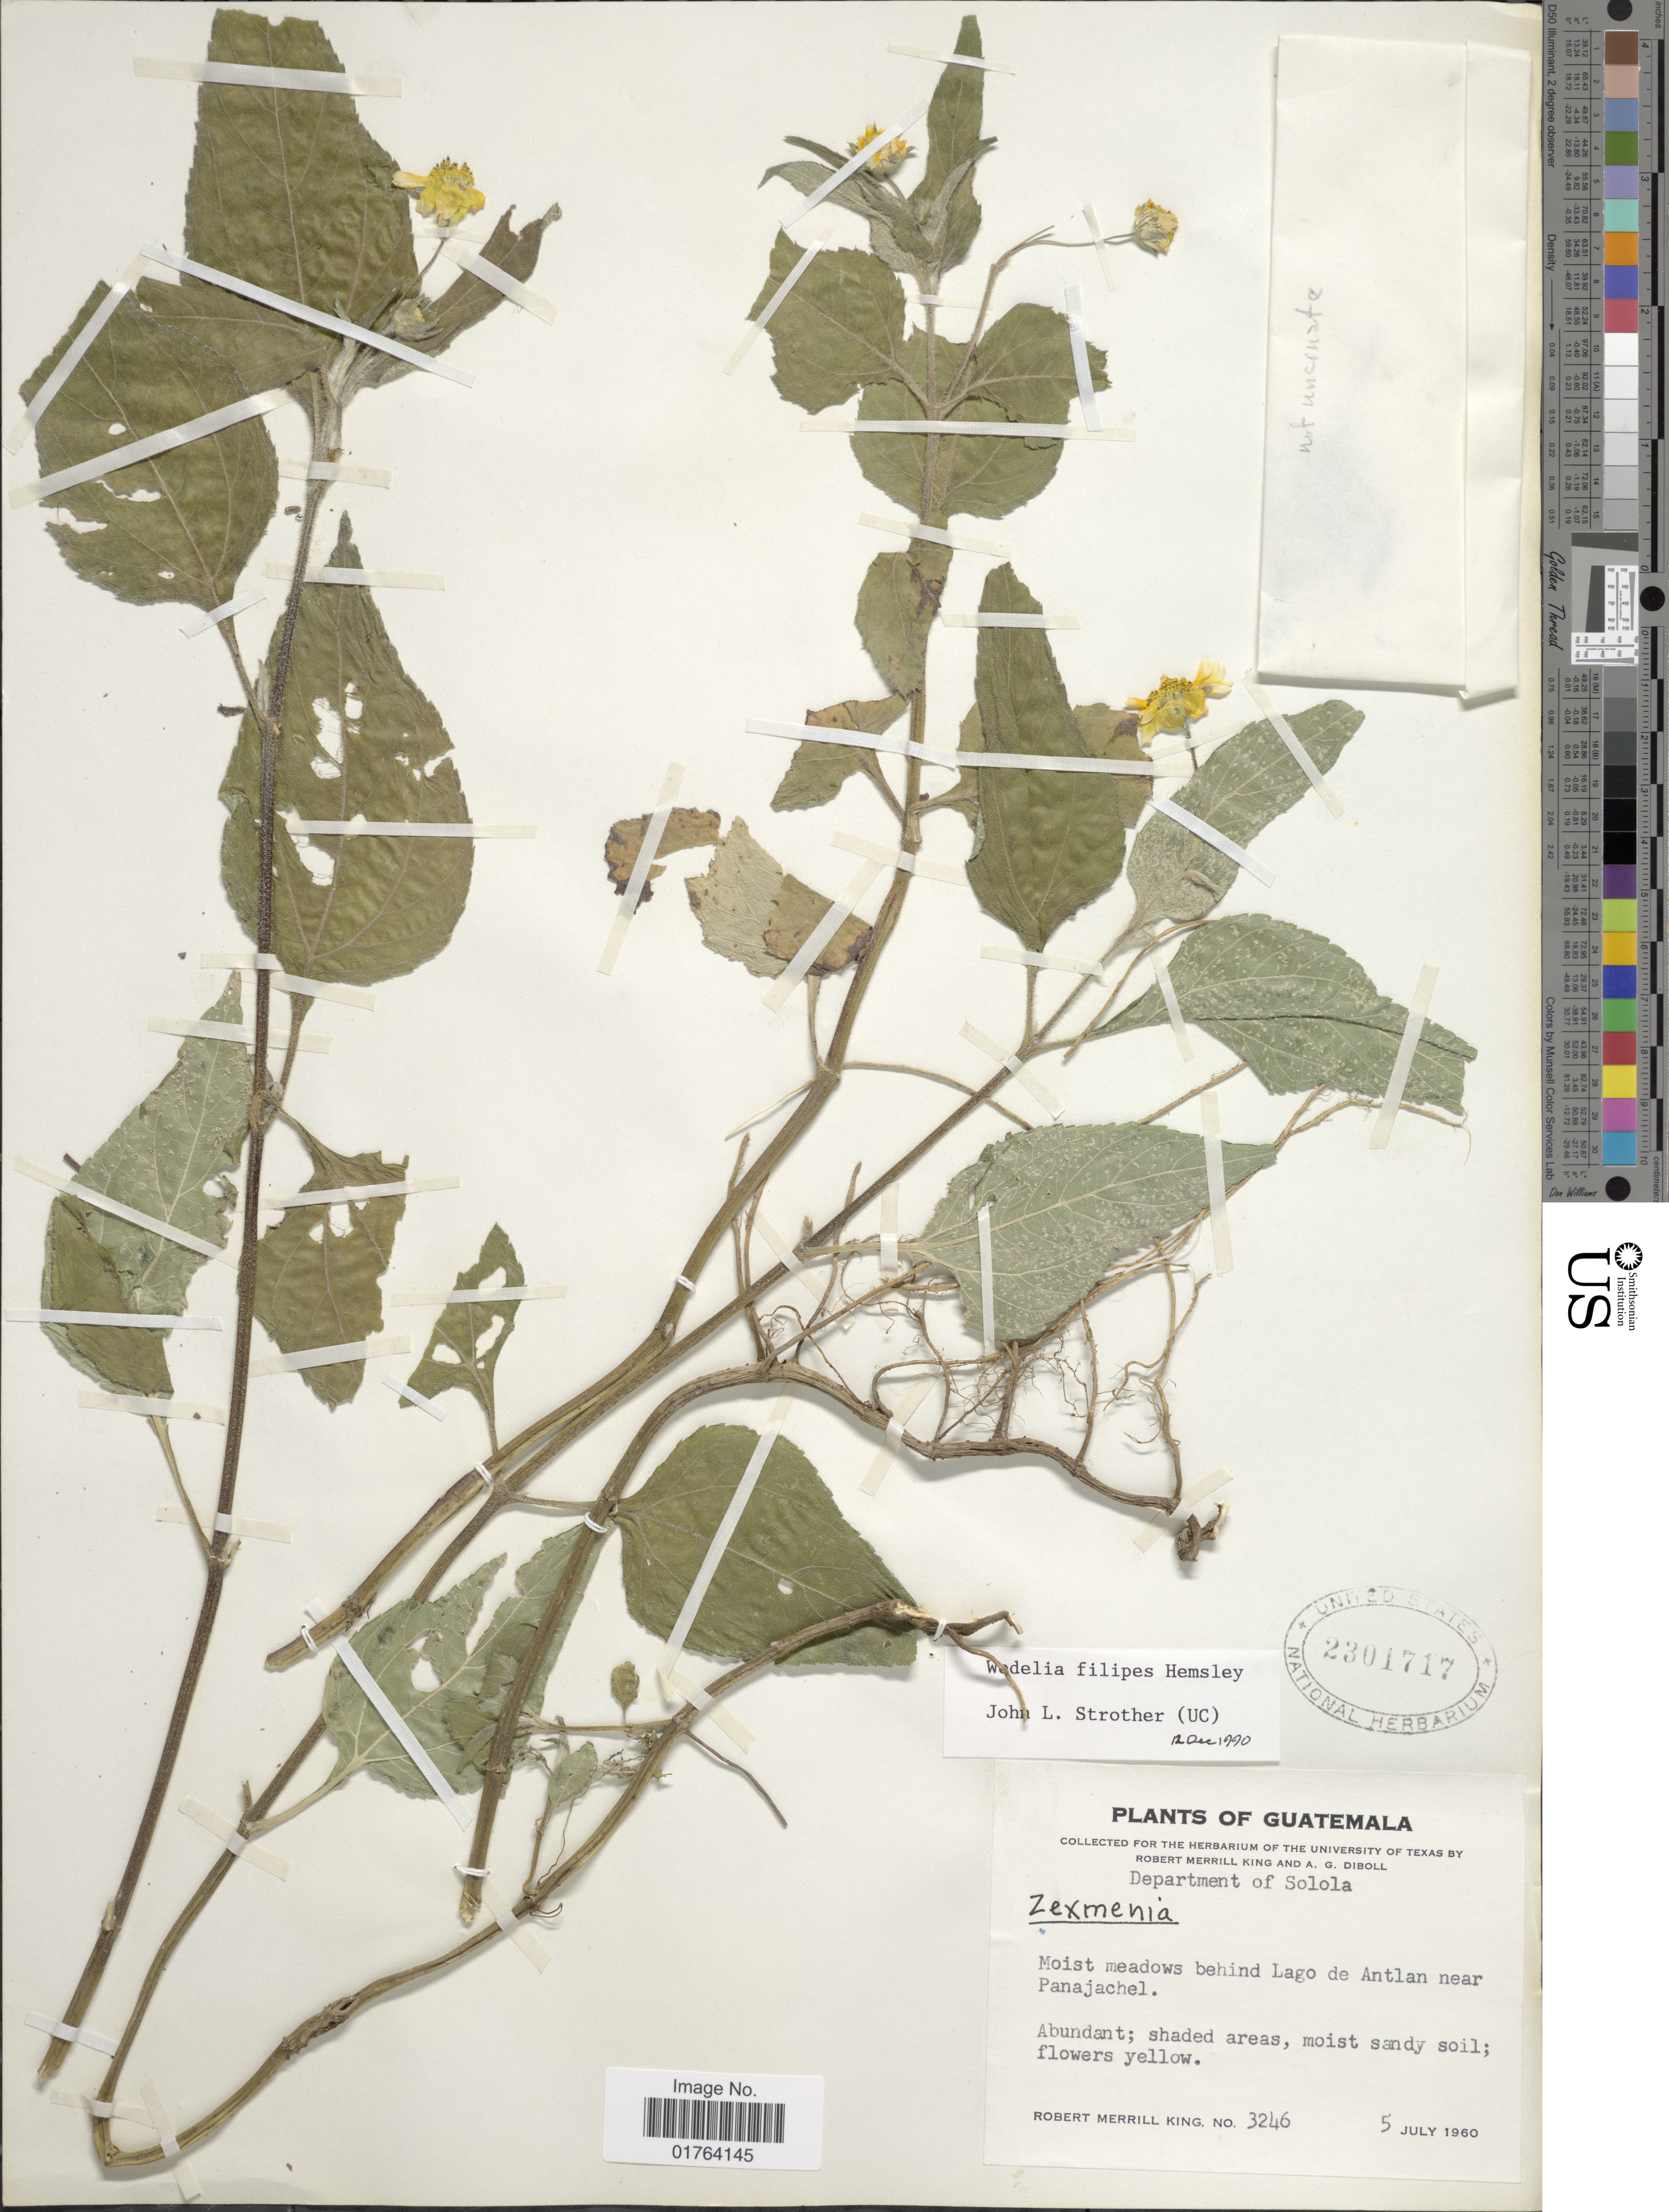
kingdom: Plantae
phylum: Tracheophyta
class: Magnoliopsida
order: Asterales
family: Asteraceae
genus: Wedelia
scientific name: Wedelia filipes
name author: Hemsl.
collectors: R. M. King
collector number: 3246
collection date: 1960-07-05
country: Guatemala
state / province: Sololá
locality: Mois meadows behind Lago de Antlan near Panajachel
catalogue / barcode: US 2301717